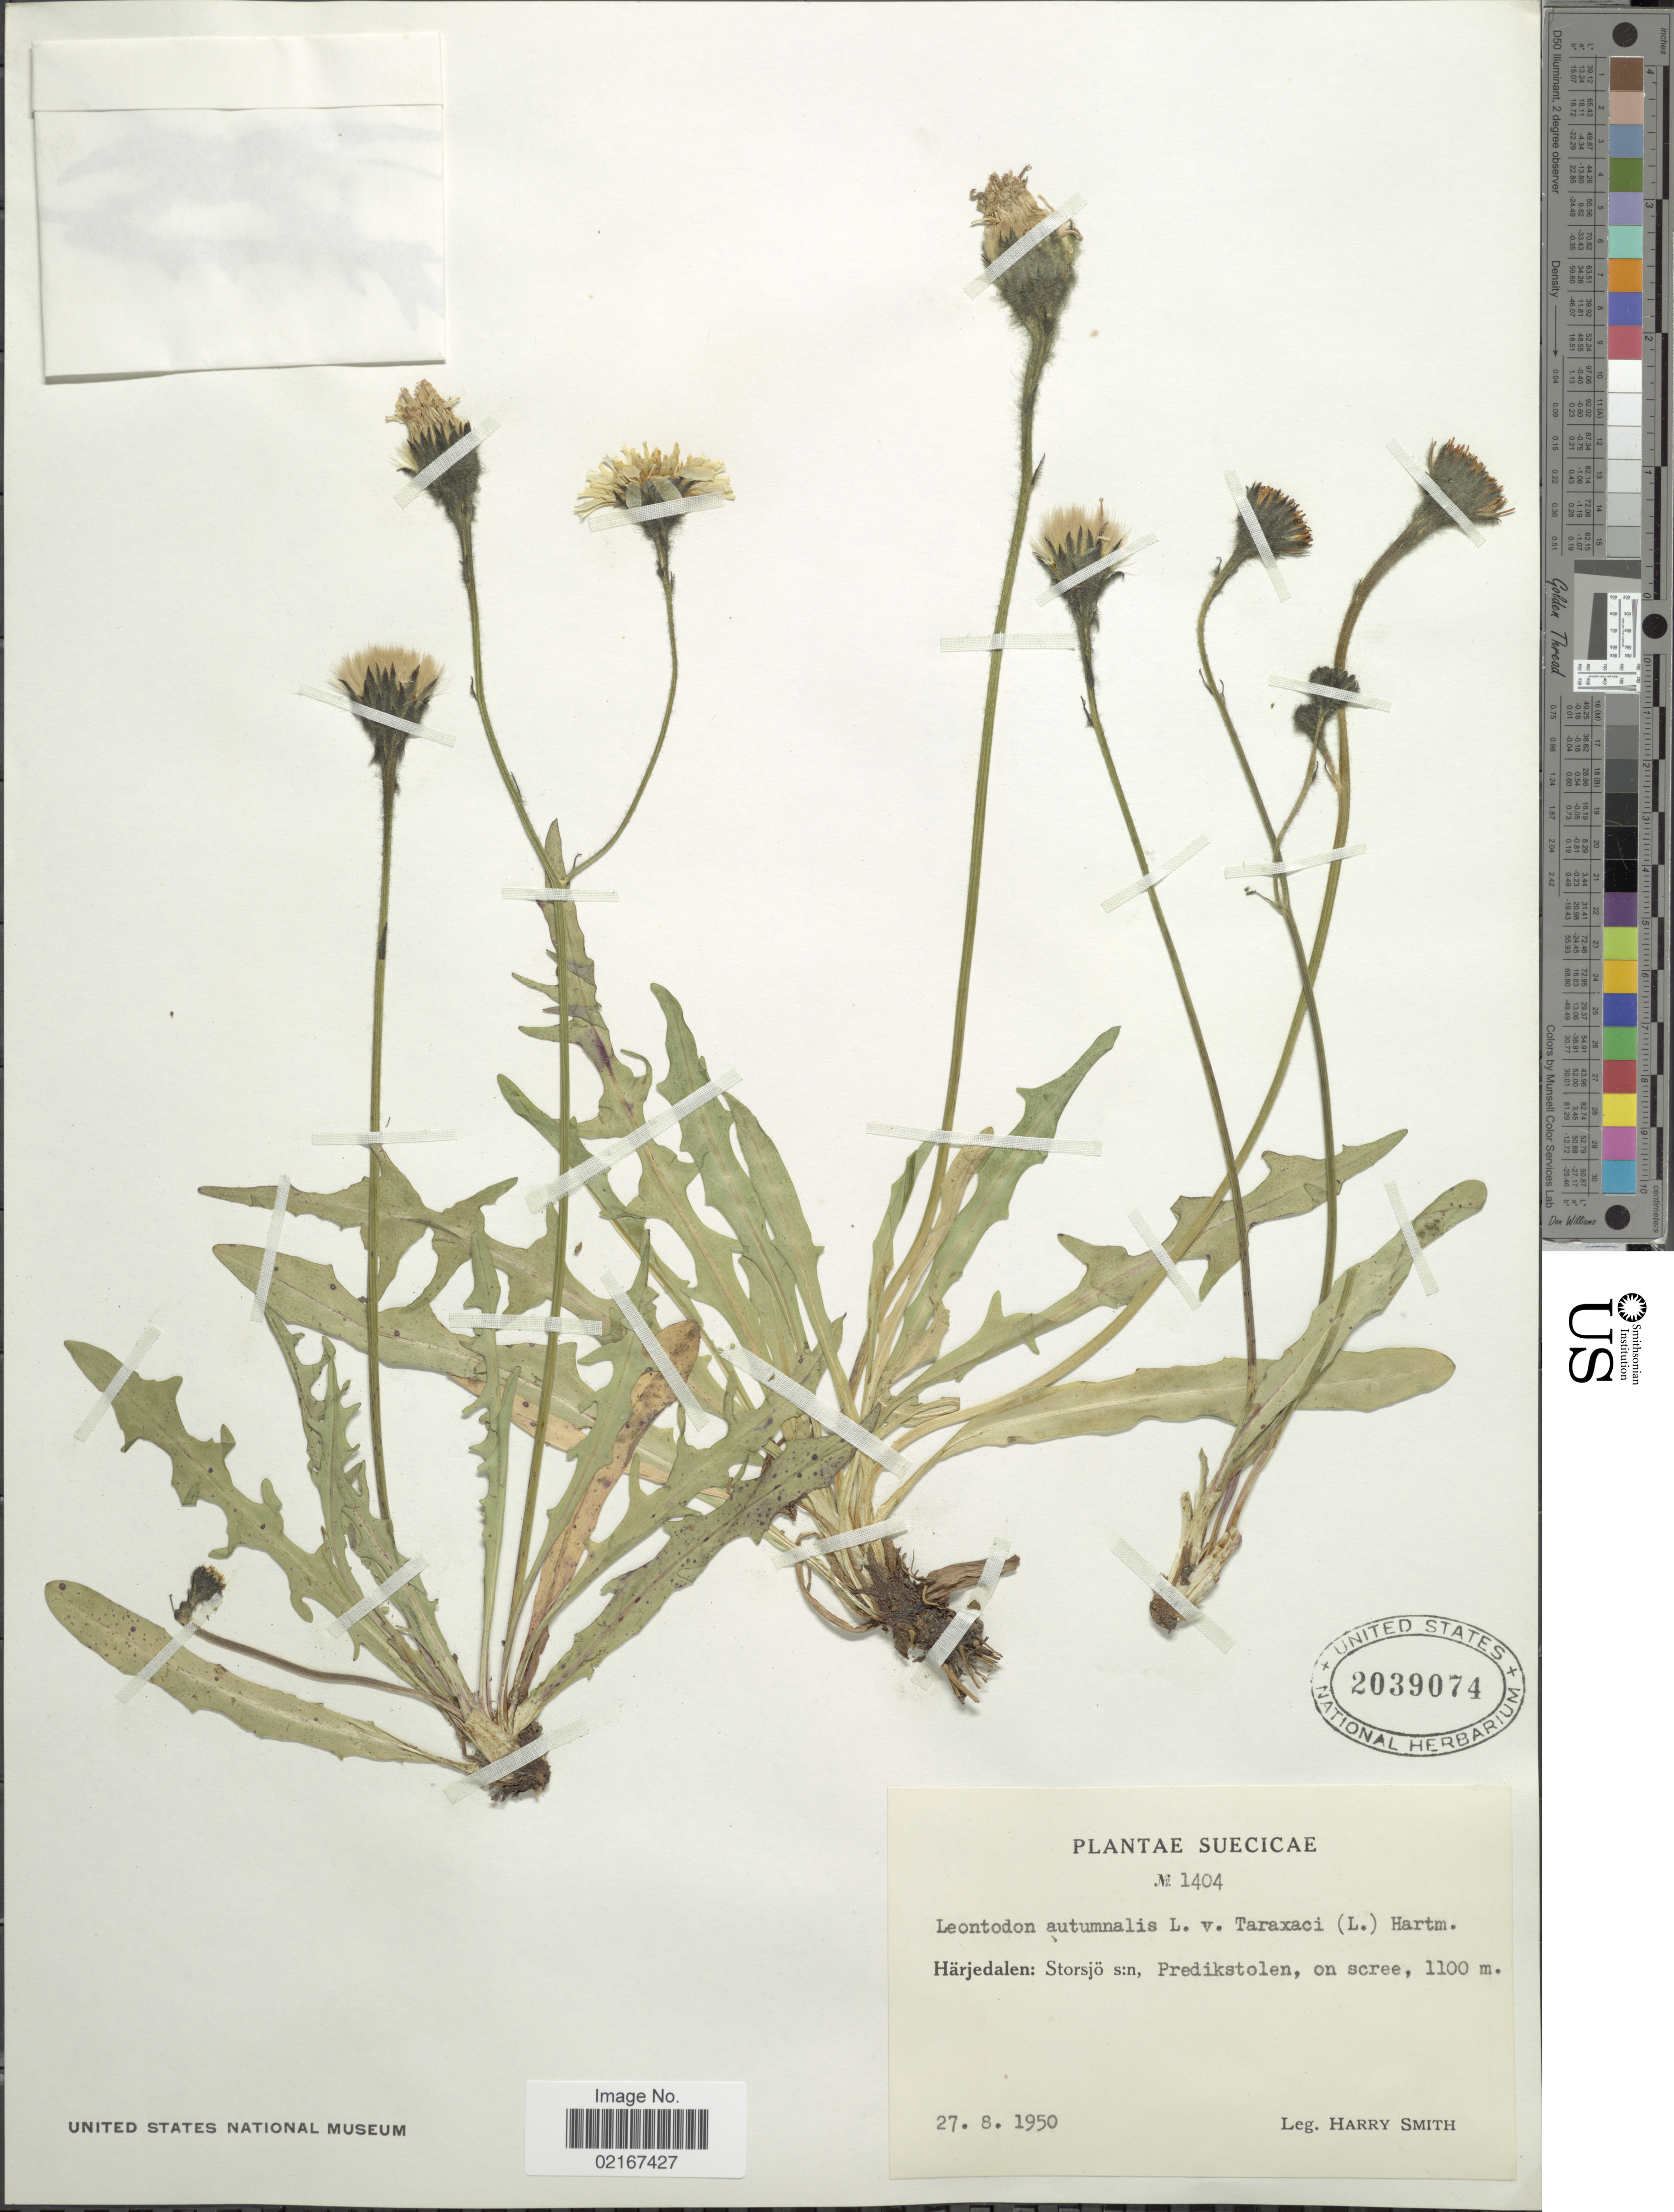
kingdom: Plantae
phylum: Tracheophyta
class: Magnoliopsida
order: Asterales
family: Asteraceae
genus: Scorzoneroides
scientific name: Scorzoneroides autumnalis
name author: (L.) Moench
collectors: H. Smith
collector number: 1404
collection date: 1950-08-27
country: Sweden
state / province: Jamtland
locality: Suecicae, Harjedalen, Storsjo, Predikstolen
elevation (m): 1100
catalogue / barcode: US 2039074